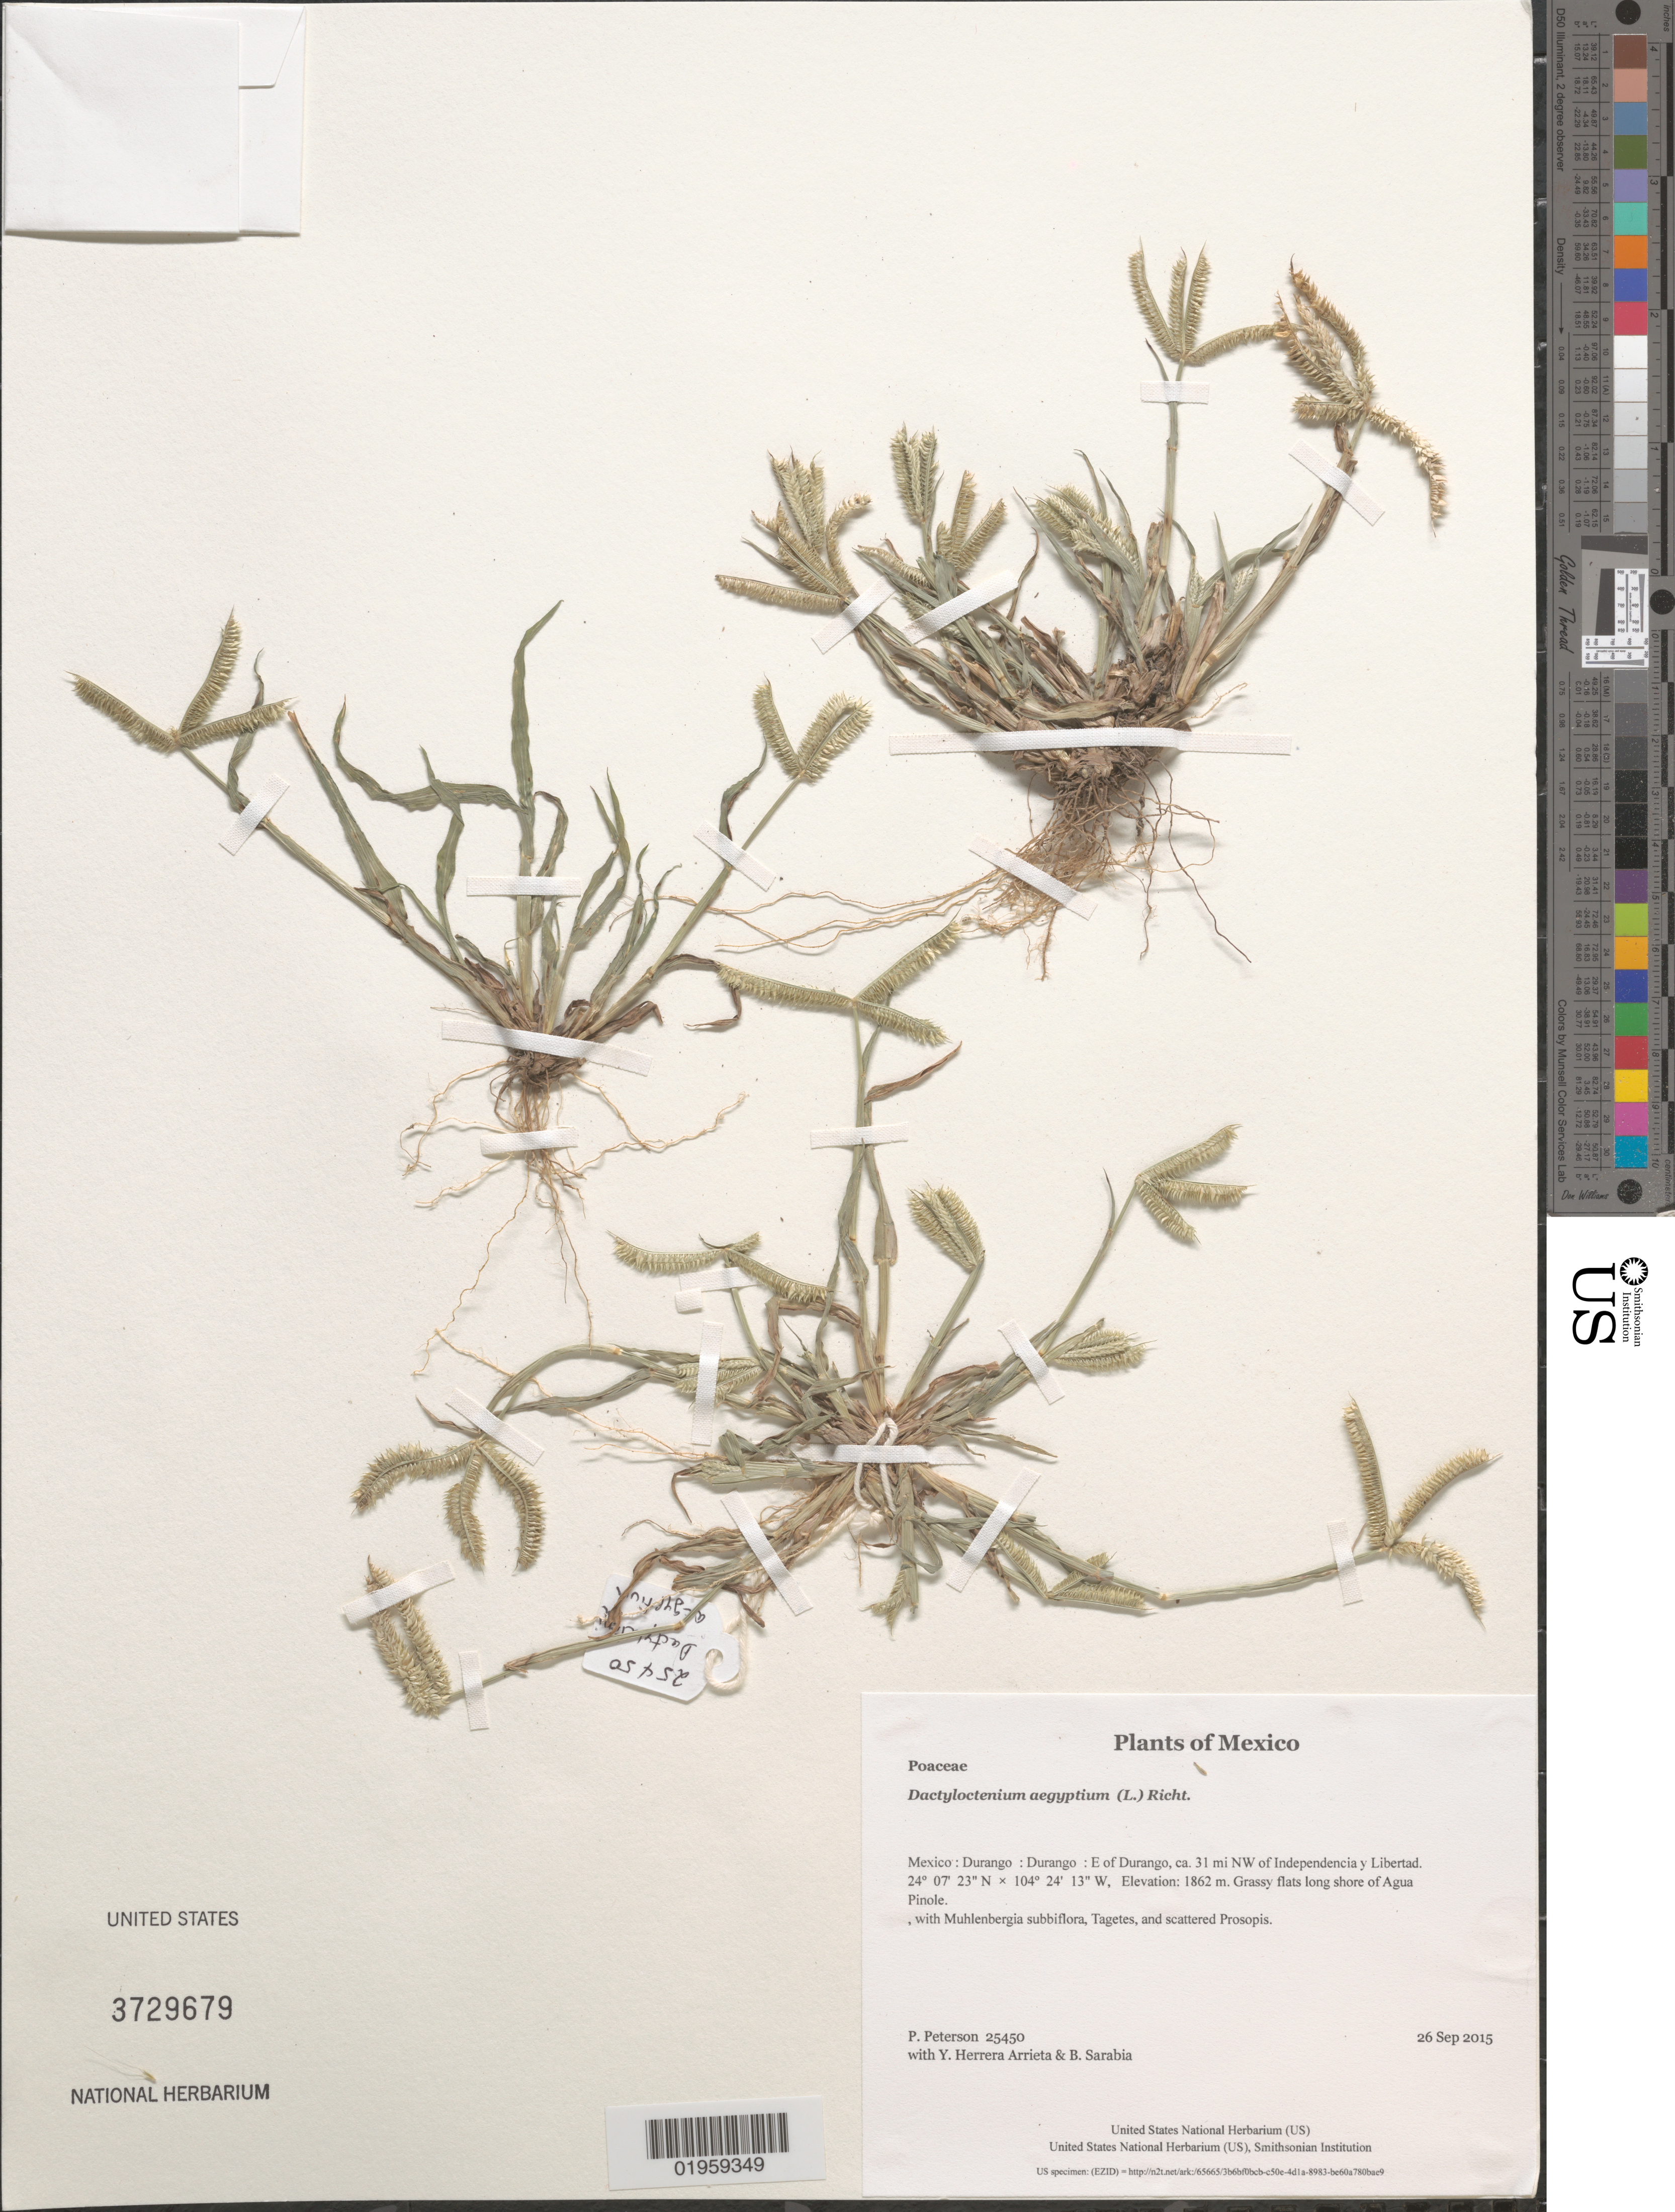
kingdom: Plantae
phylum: Tracheophyta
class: Liliopsida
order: Poales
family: Poaceae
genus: Dactyloctenium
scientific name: Dactyloctenium aegyptium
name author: (L.) Richt.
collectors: P. M. Peterson, Y. Herrera Arrieta & B. Sarabia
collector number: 25450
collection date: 2015-09-26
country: Mexico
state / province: Durango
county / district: Durango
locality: E of Durango, ca. 31 mi NW of Independencia y Libertad.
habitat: Grassy flats long shore of Agua Pinole.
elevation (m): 1862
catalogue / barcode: US 3729679